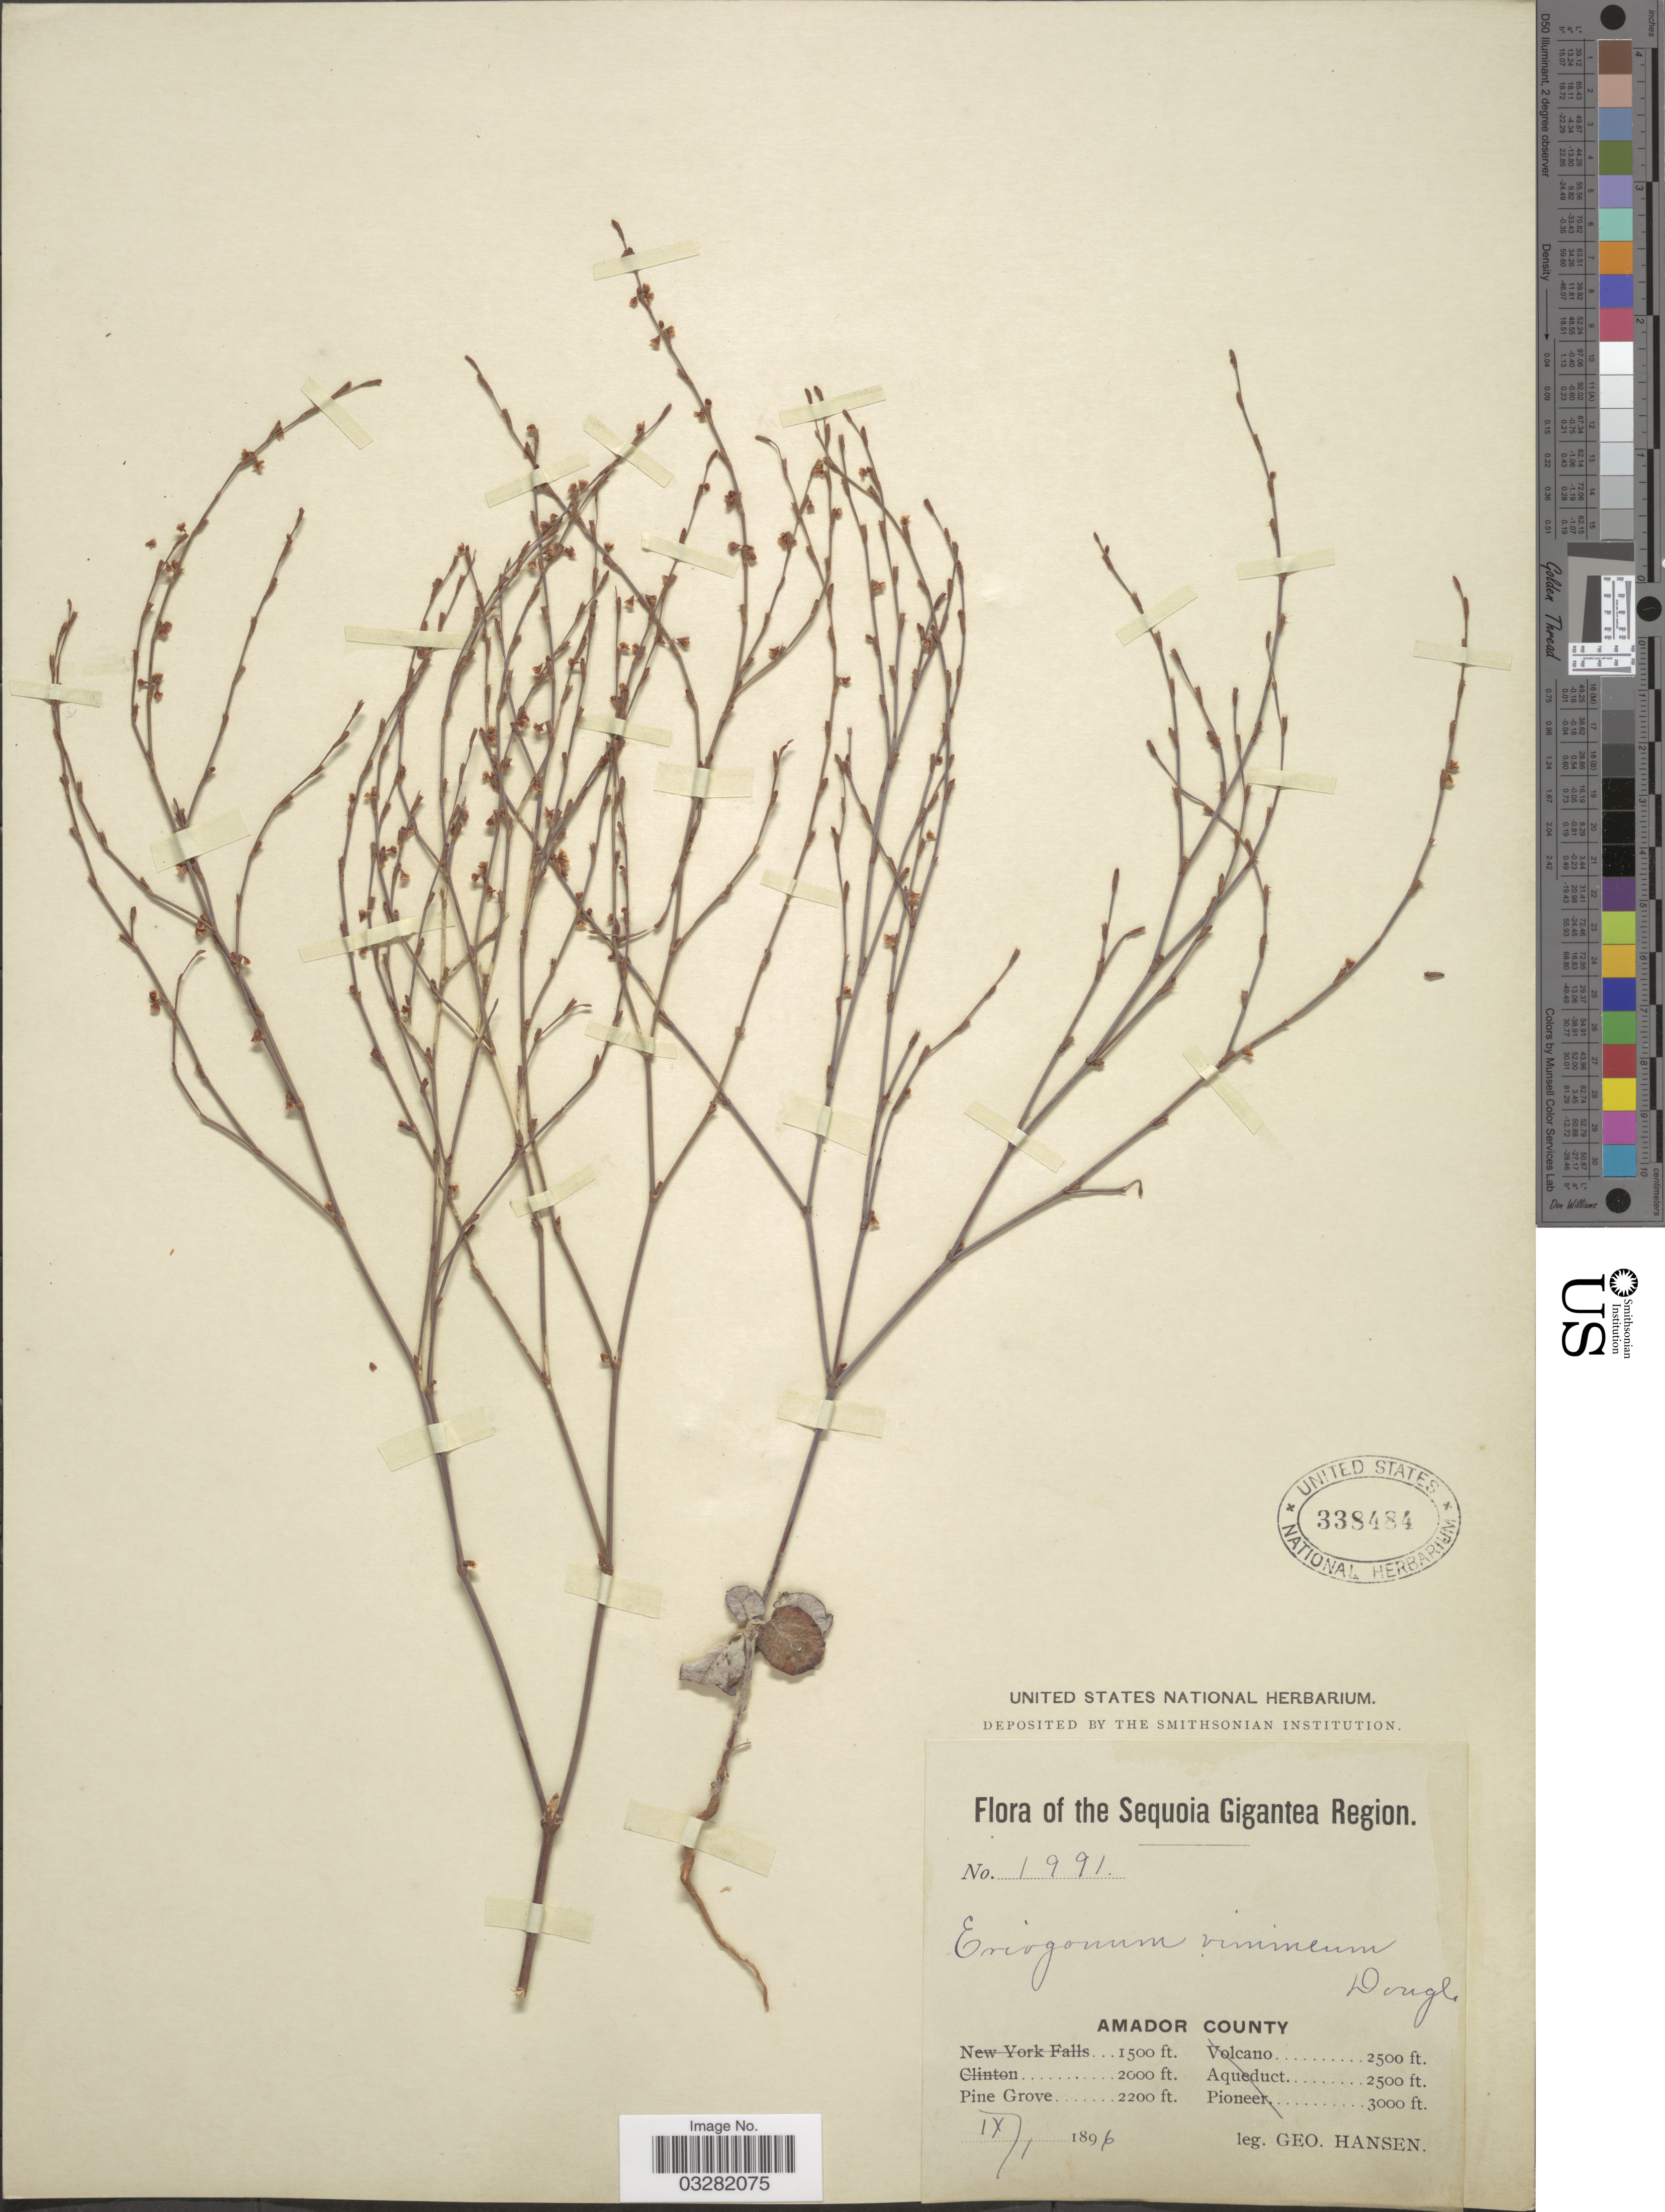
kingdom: Plantae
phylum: Tracheophyta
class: Magnoliopsida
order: Caryophyllales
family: Polygonaceae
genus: Eriogonum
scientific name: Eriogonum vimineum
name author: Douglas ex Benth.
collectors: G. Hansen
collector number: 1991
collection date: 1896-09-01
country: United States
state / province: California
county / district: Amador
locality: The Sequoia Gigantea Region. Amador County. Pine Grove.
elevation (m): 671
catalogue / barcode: US 338484